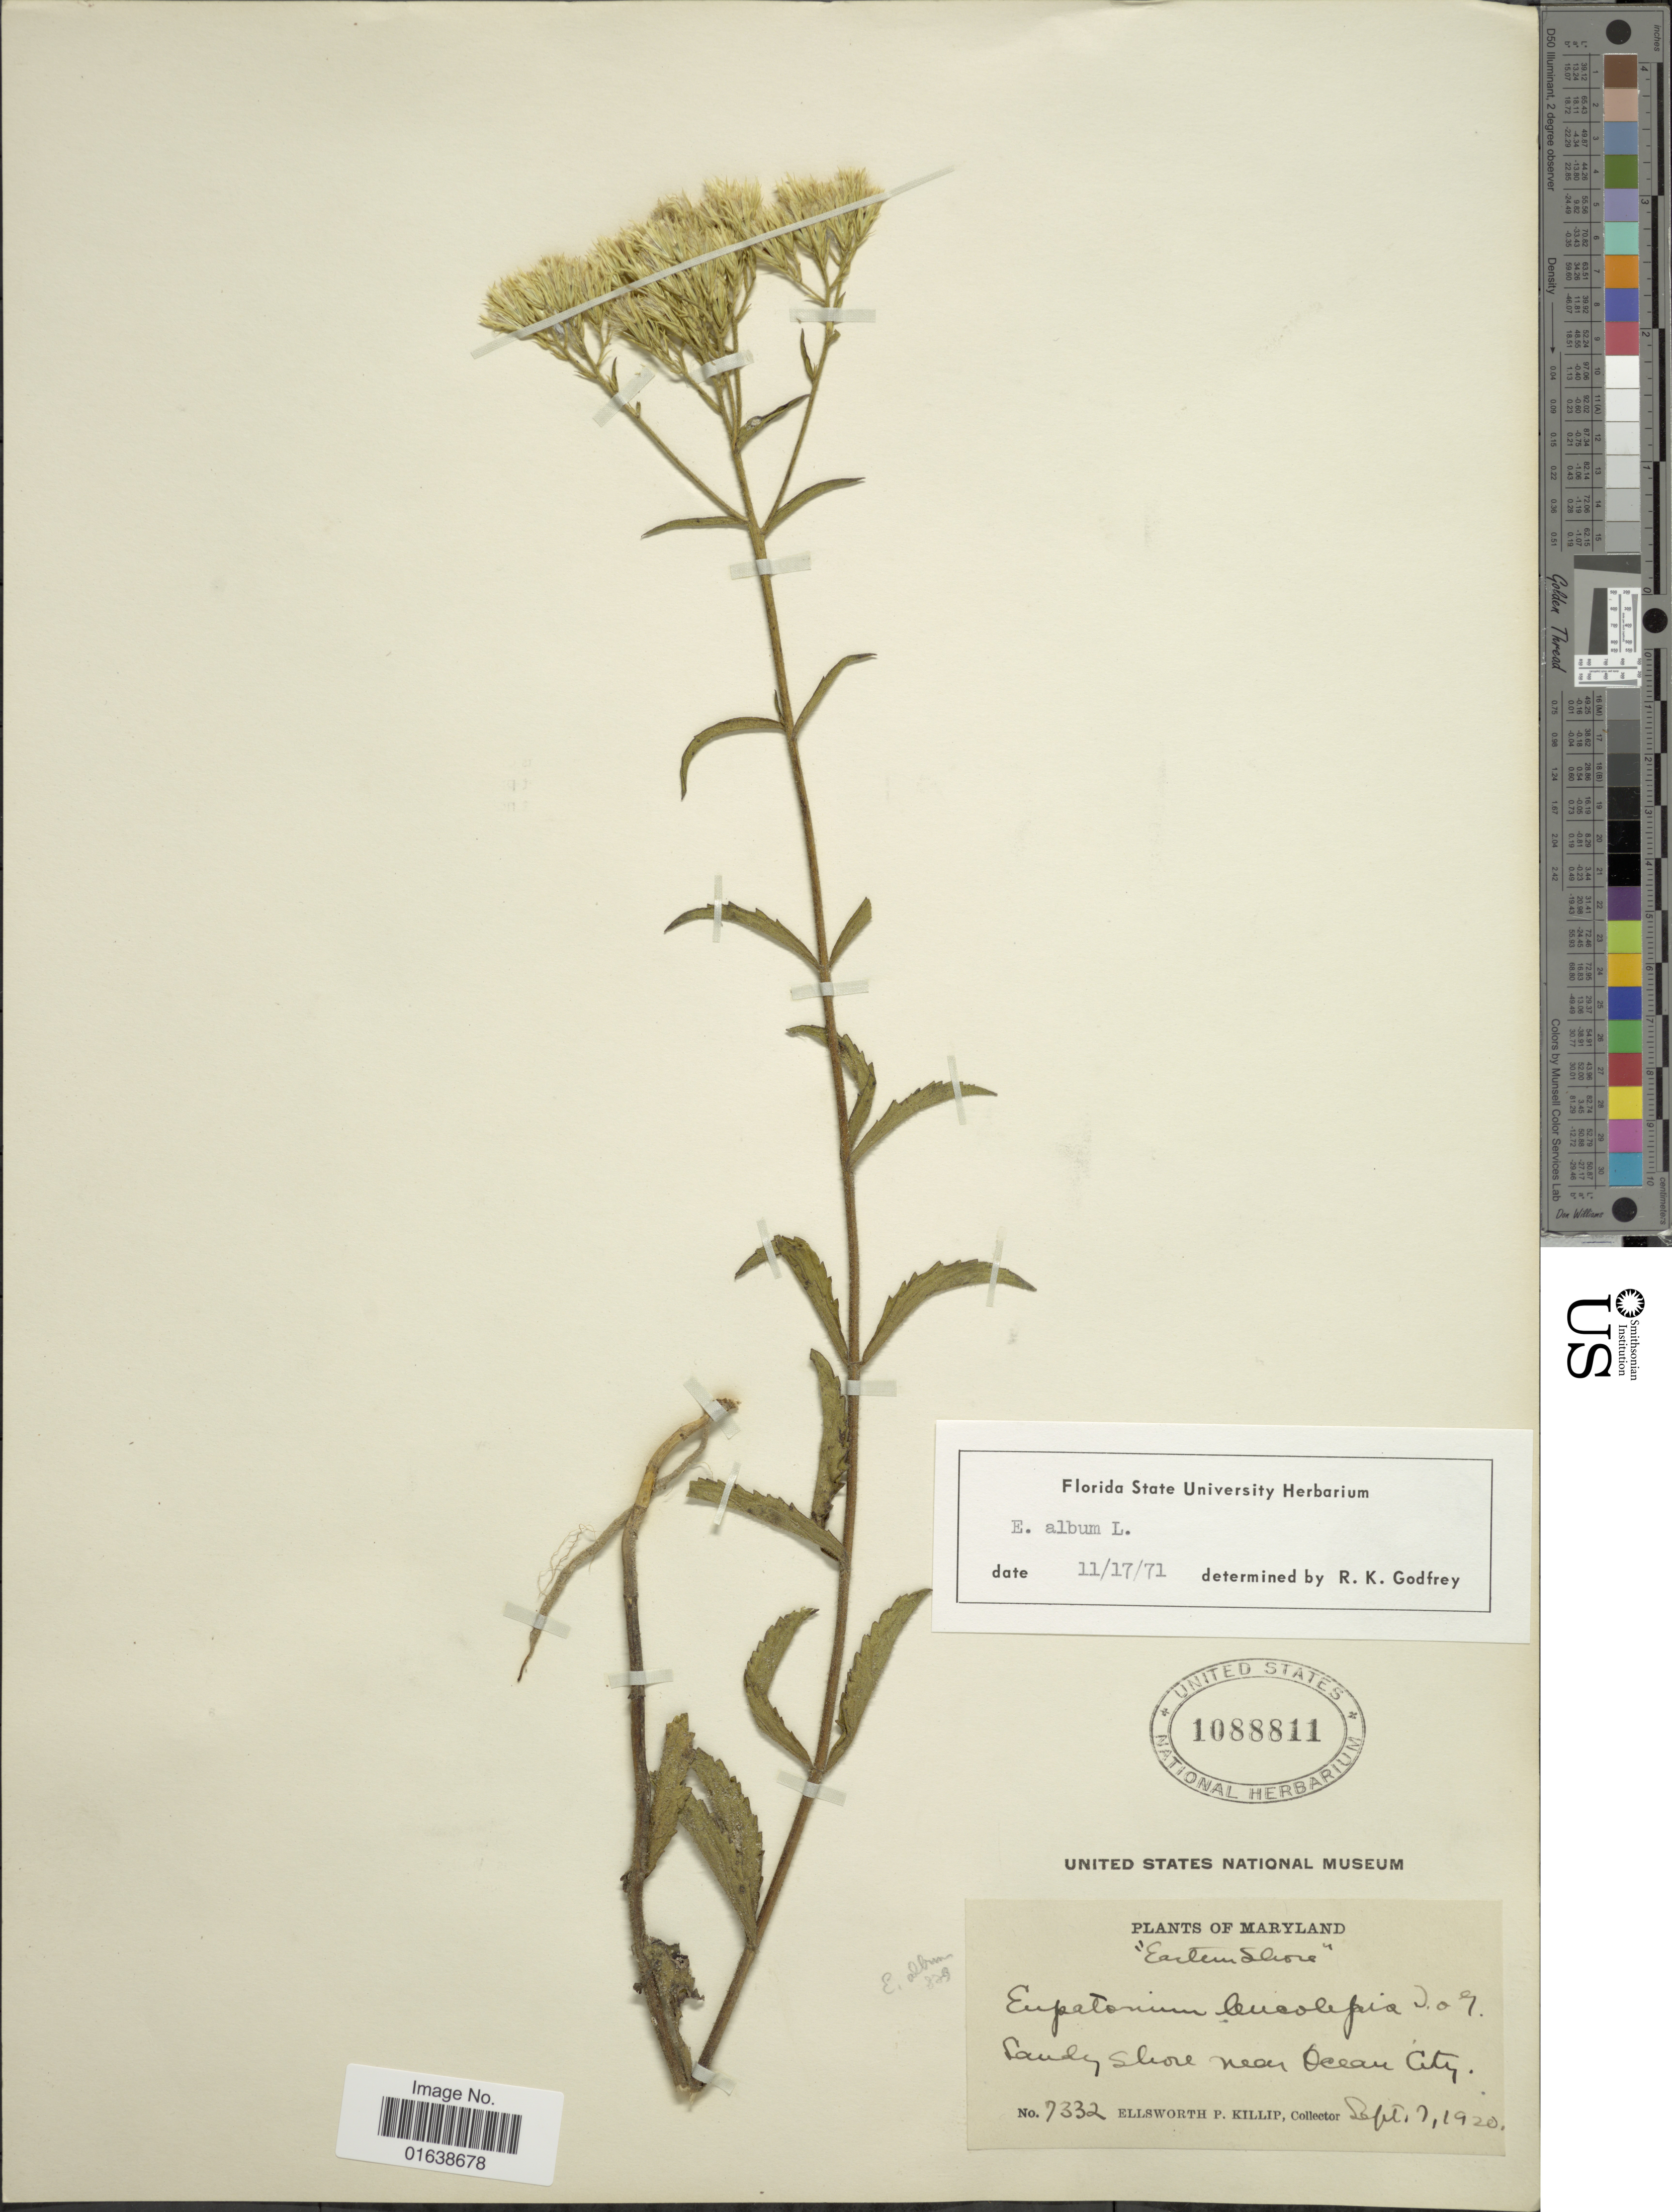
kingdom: Plantae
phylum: Tracheophyta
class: Magnoliopsida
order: Asterales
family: Asteraceae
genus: Eupatorium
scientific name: Eupatorium album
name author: L.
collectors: E. P. Killip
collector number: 7332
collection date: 1920-09-07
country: United States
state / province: Maryland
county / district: Worcester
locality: Maryland. Sandy shore near Ocean City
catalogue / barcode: US 1088811